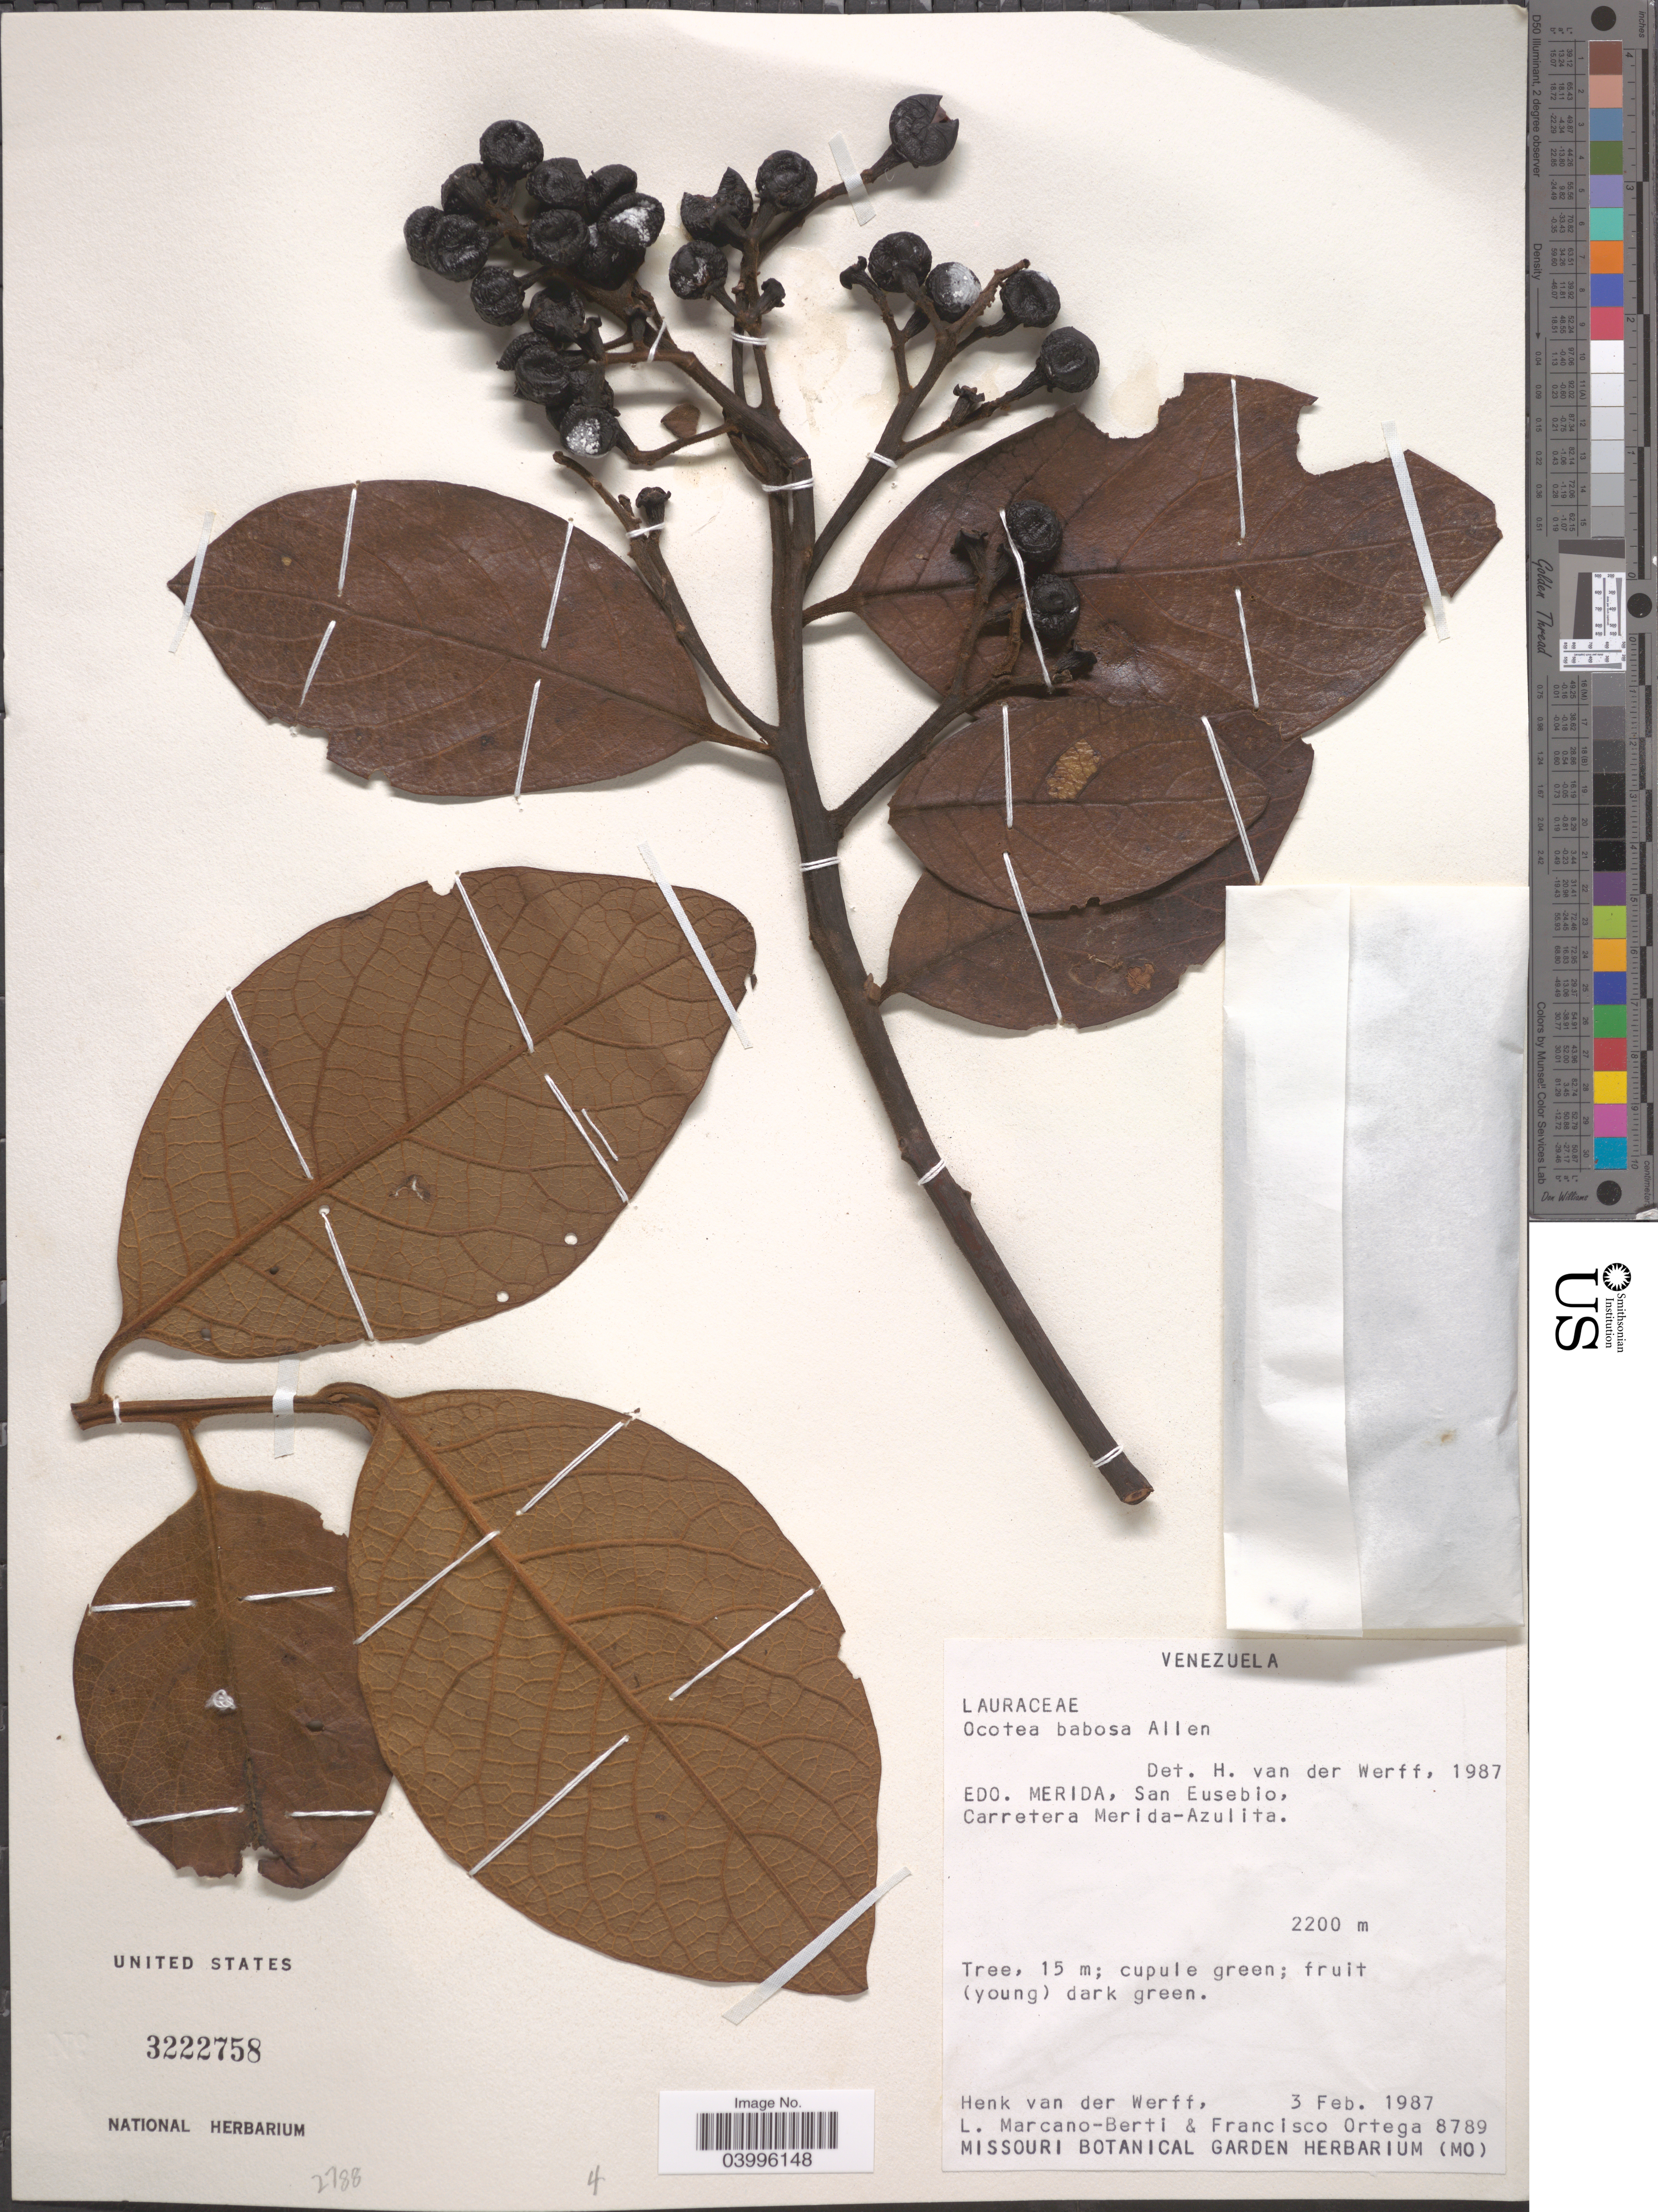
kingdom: Plantae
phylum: Tracheophyta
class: Magnoliopsida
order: Laurales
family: Lauraceae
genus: Ocotea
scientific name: Ocotea babosa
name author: C.K. Allen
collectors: H. van der Werff, L. Marcano-Berti & F. J. Ortega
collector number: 8789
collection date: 1987-02-03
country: Venezuela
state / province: Merida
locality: San Eusebio, Carretera Merida-Azulita.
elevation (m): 2200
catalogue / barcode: US 3222758